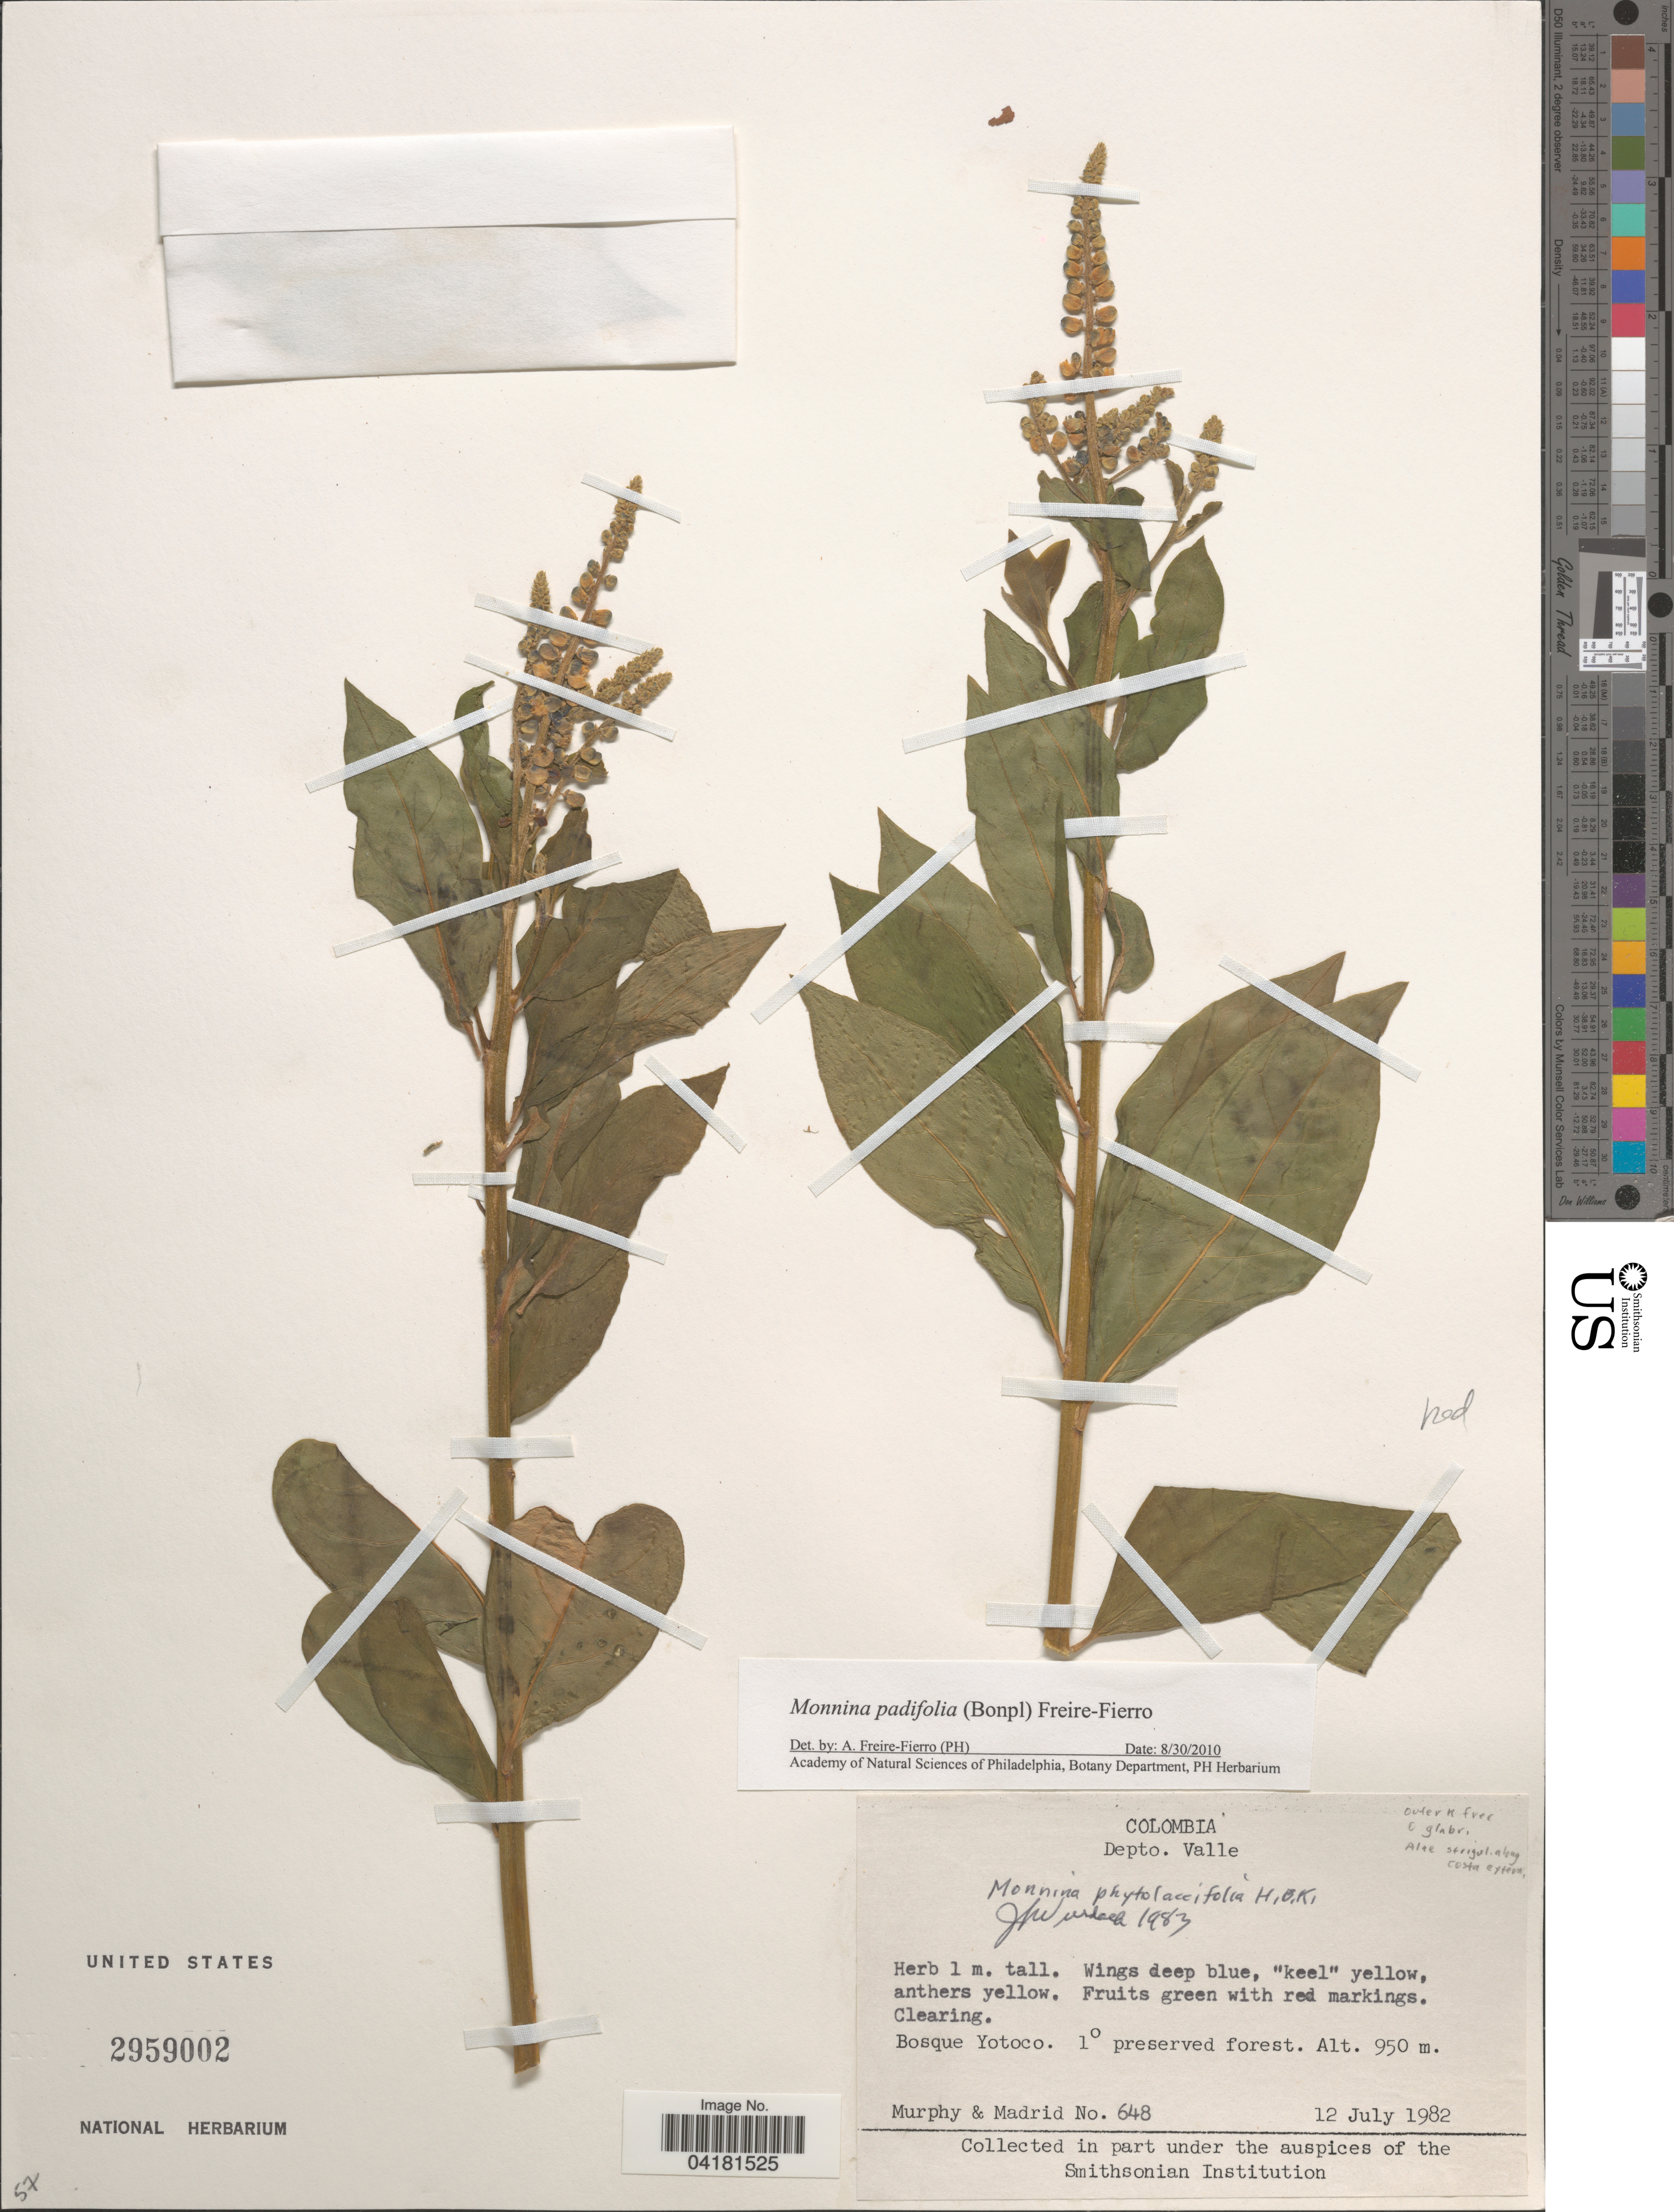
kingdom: Plantae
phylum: Tracheophyta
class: Magnoliopsida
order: Fabales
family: Polygalaceae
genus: Monnina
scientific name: Monnina padifolia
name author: (Bonpl.) Freire-Fierro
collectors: -. Murphy & -. Madrid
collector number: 648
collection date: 1982-07-12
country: Colombia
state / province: Valle del Cauca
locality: Depto. Valle. Bosque Yotoco.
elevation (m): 950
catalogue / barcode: US 2959002